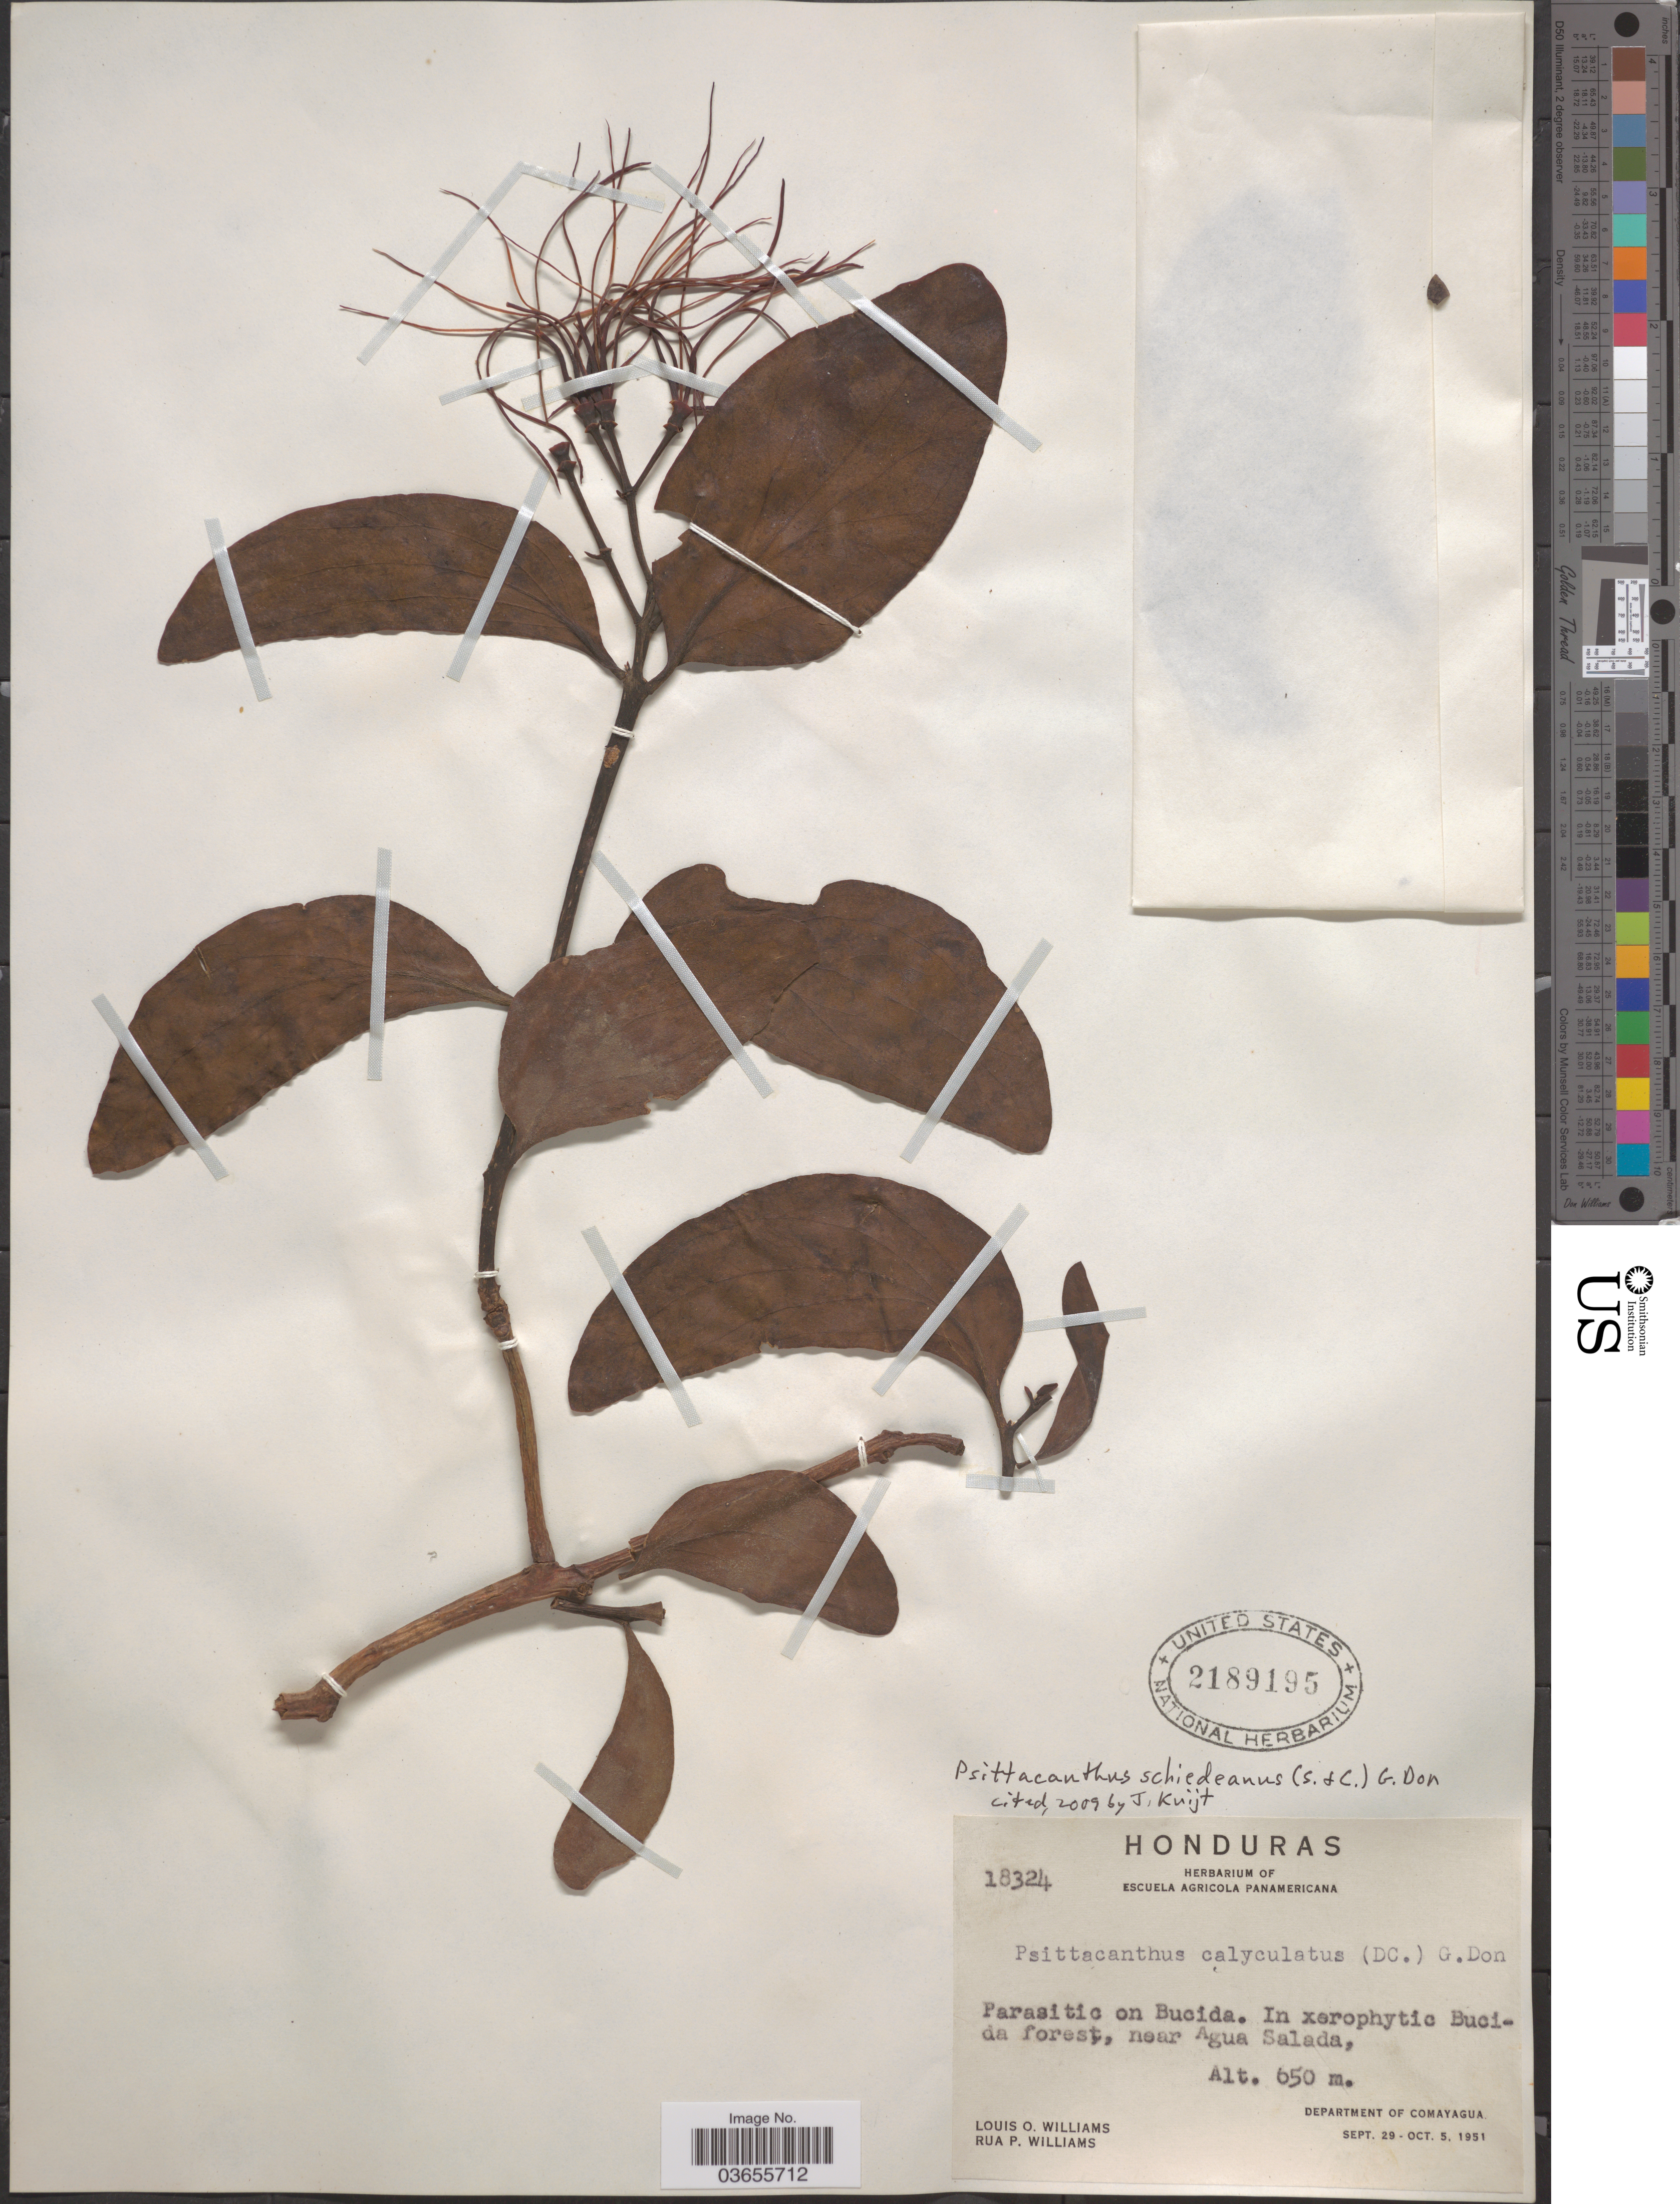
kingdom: Plantae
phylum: Tracheophyta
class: Magnoliopsida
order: Santalales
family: Loranthaceae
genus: Psittacanthus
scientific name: Psittacanthus schiedeanus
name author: (Schltdl. & Cham.) Blume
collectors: L. O. Williams & R. P. Williams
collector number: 18324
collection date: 1951-09-29/1951-10-05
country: Honduras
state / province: Comayagua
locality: In xerophytic Bucida forest, near Agua Salada. Department of Comayagua.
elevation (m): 650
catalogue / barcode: US 2189195